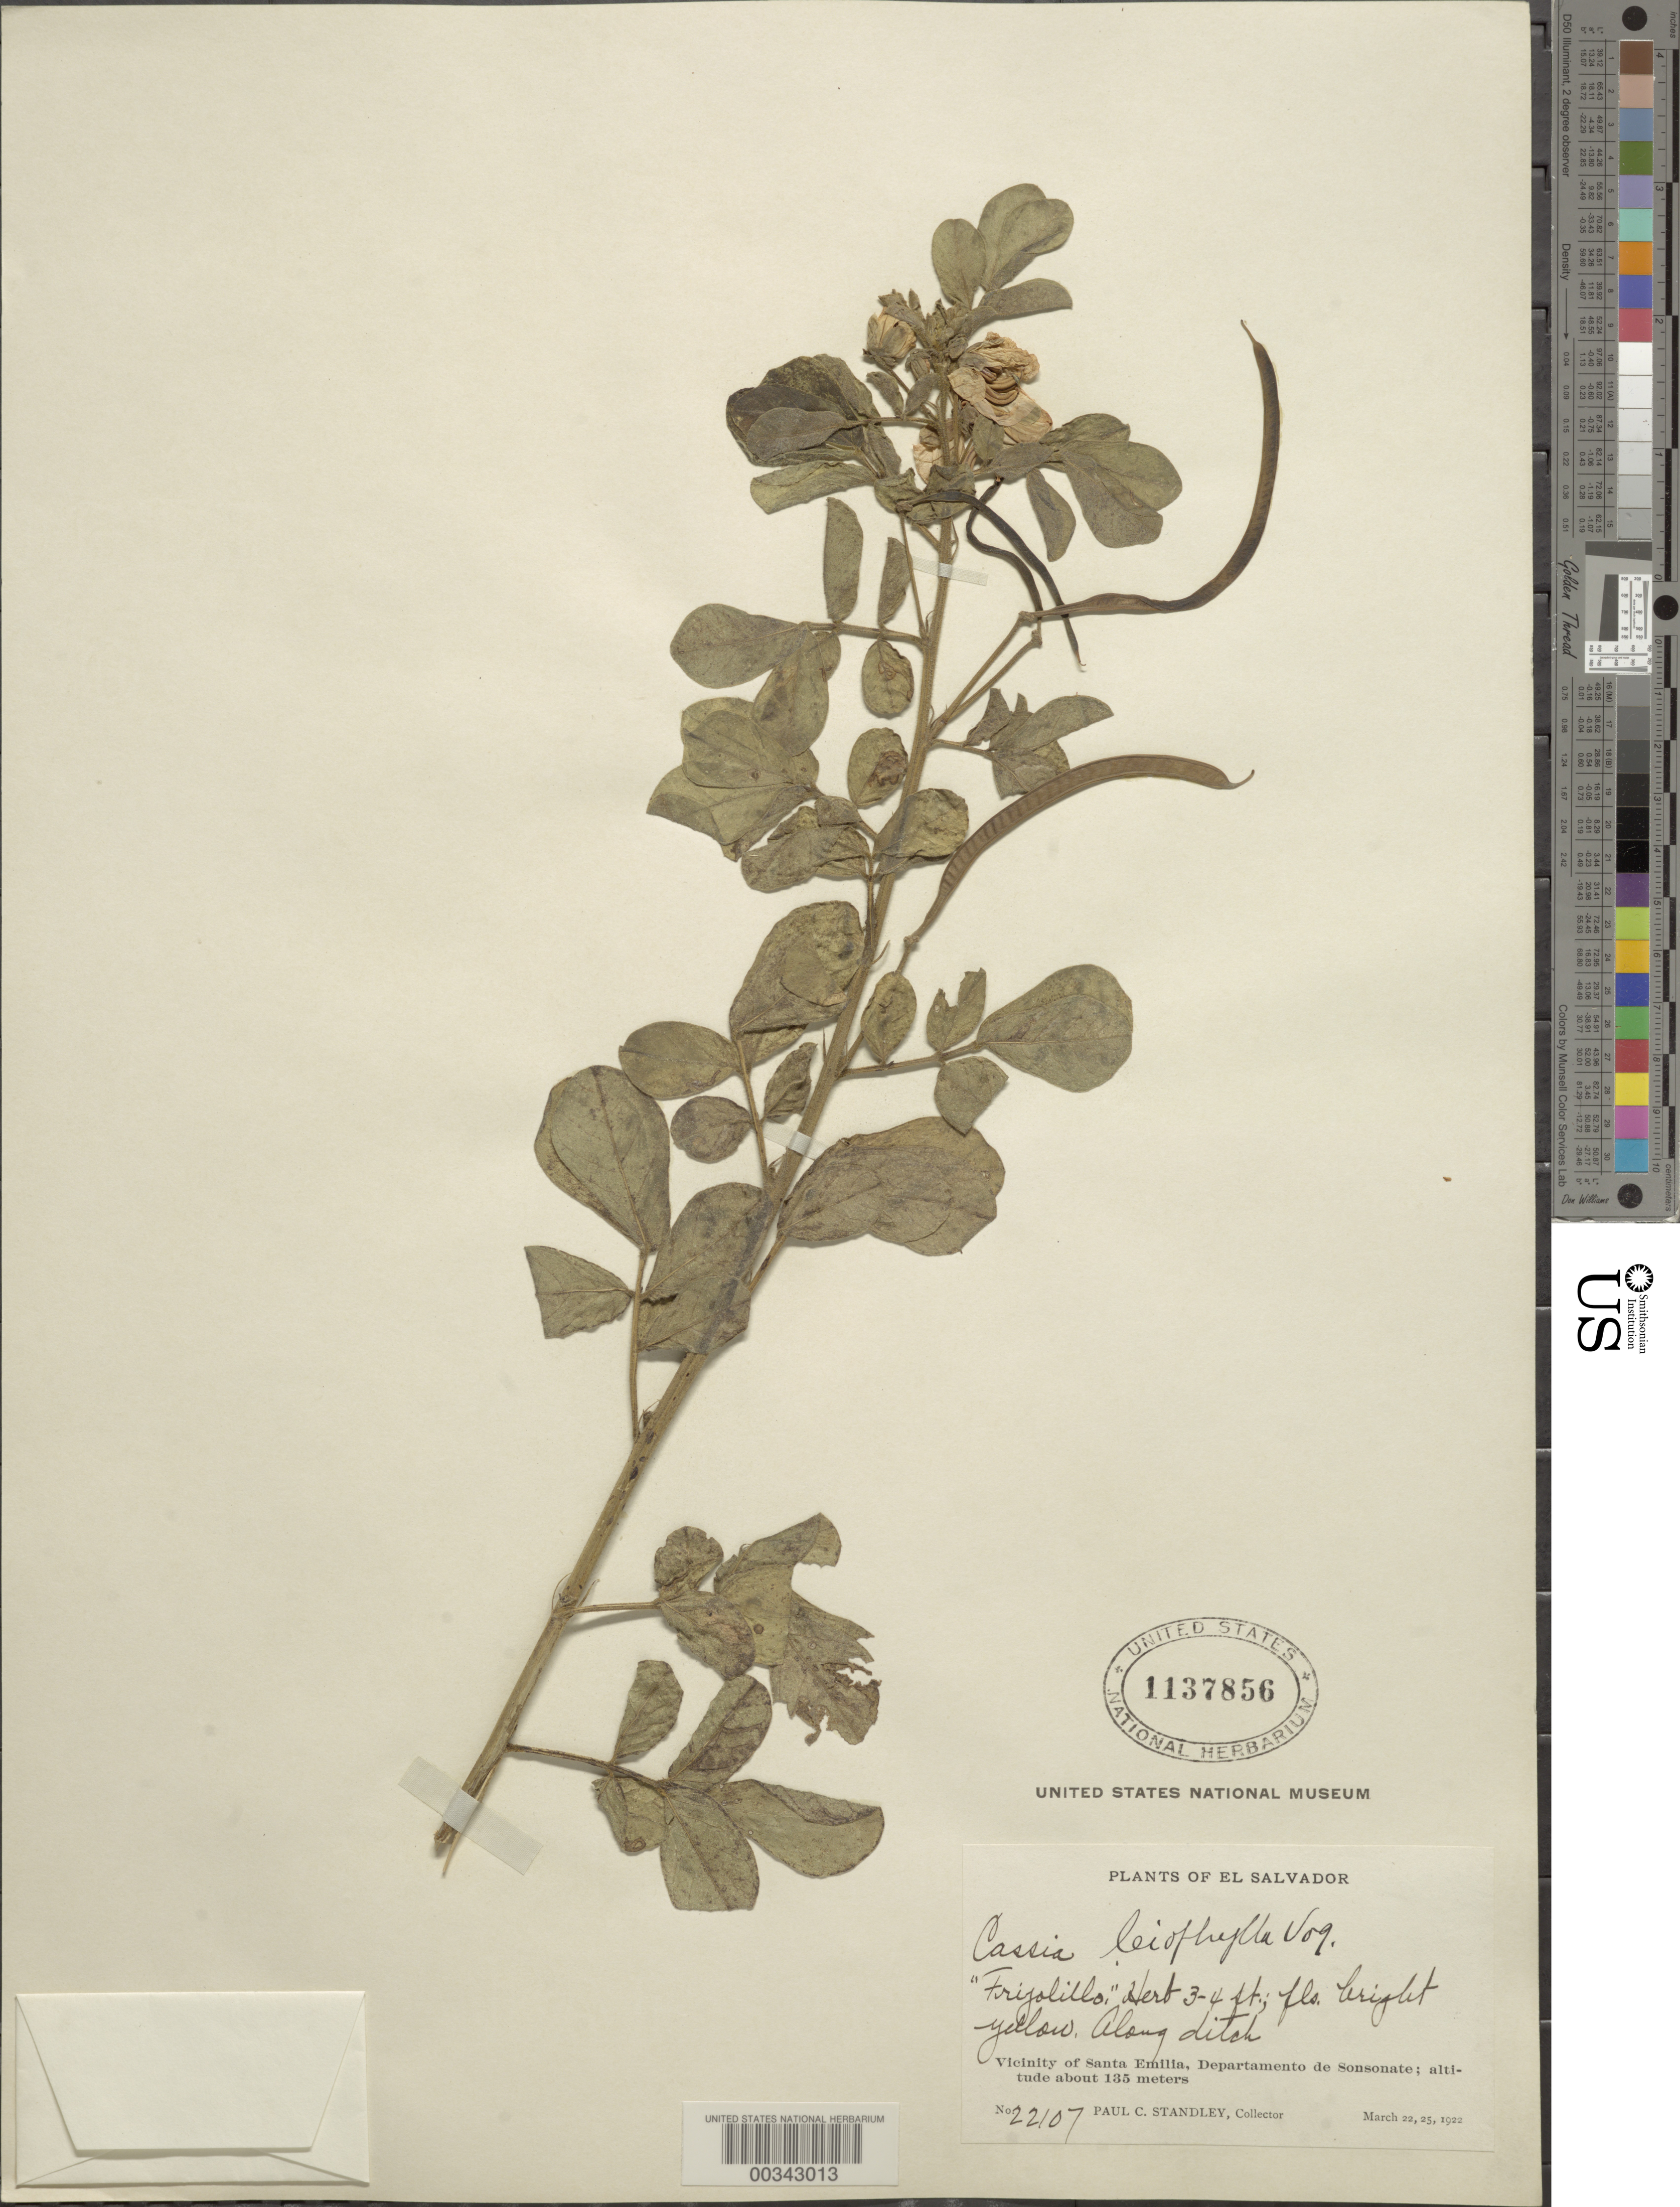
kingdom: Plantae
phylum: Tracheophyta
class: Magnoliopsida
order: Fabales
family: Fabaceae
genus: Senna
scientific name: Senna leiophylla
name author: (Vogel) H.S. Irwin & Barneby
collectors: P. C. Standley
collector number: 22107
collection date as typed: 22 Mar 1922 and 24 Mar 1922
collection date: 1922-03-22,1922-03-24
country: El Salvador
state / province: Sonsonate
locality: Vicinity of santa emilia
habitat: Along ditch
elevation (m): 135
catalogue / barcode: US 1137856